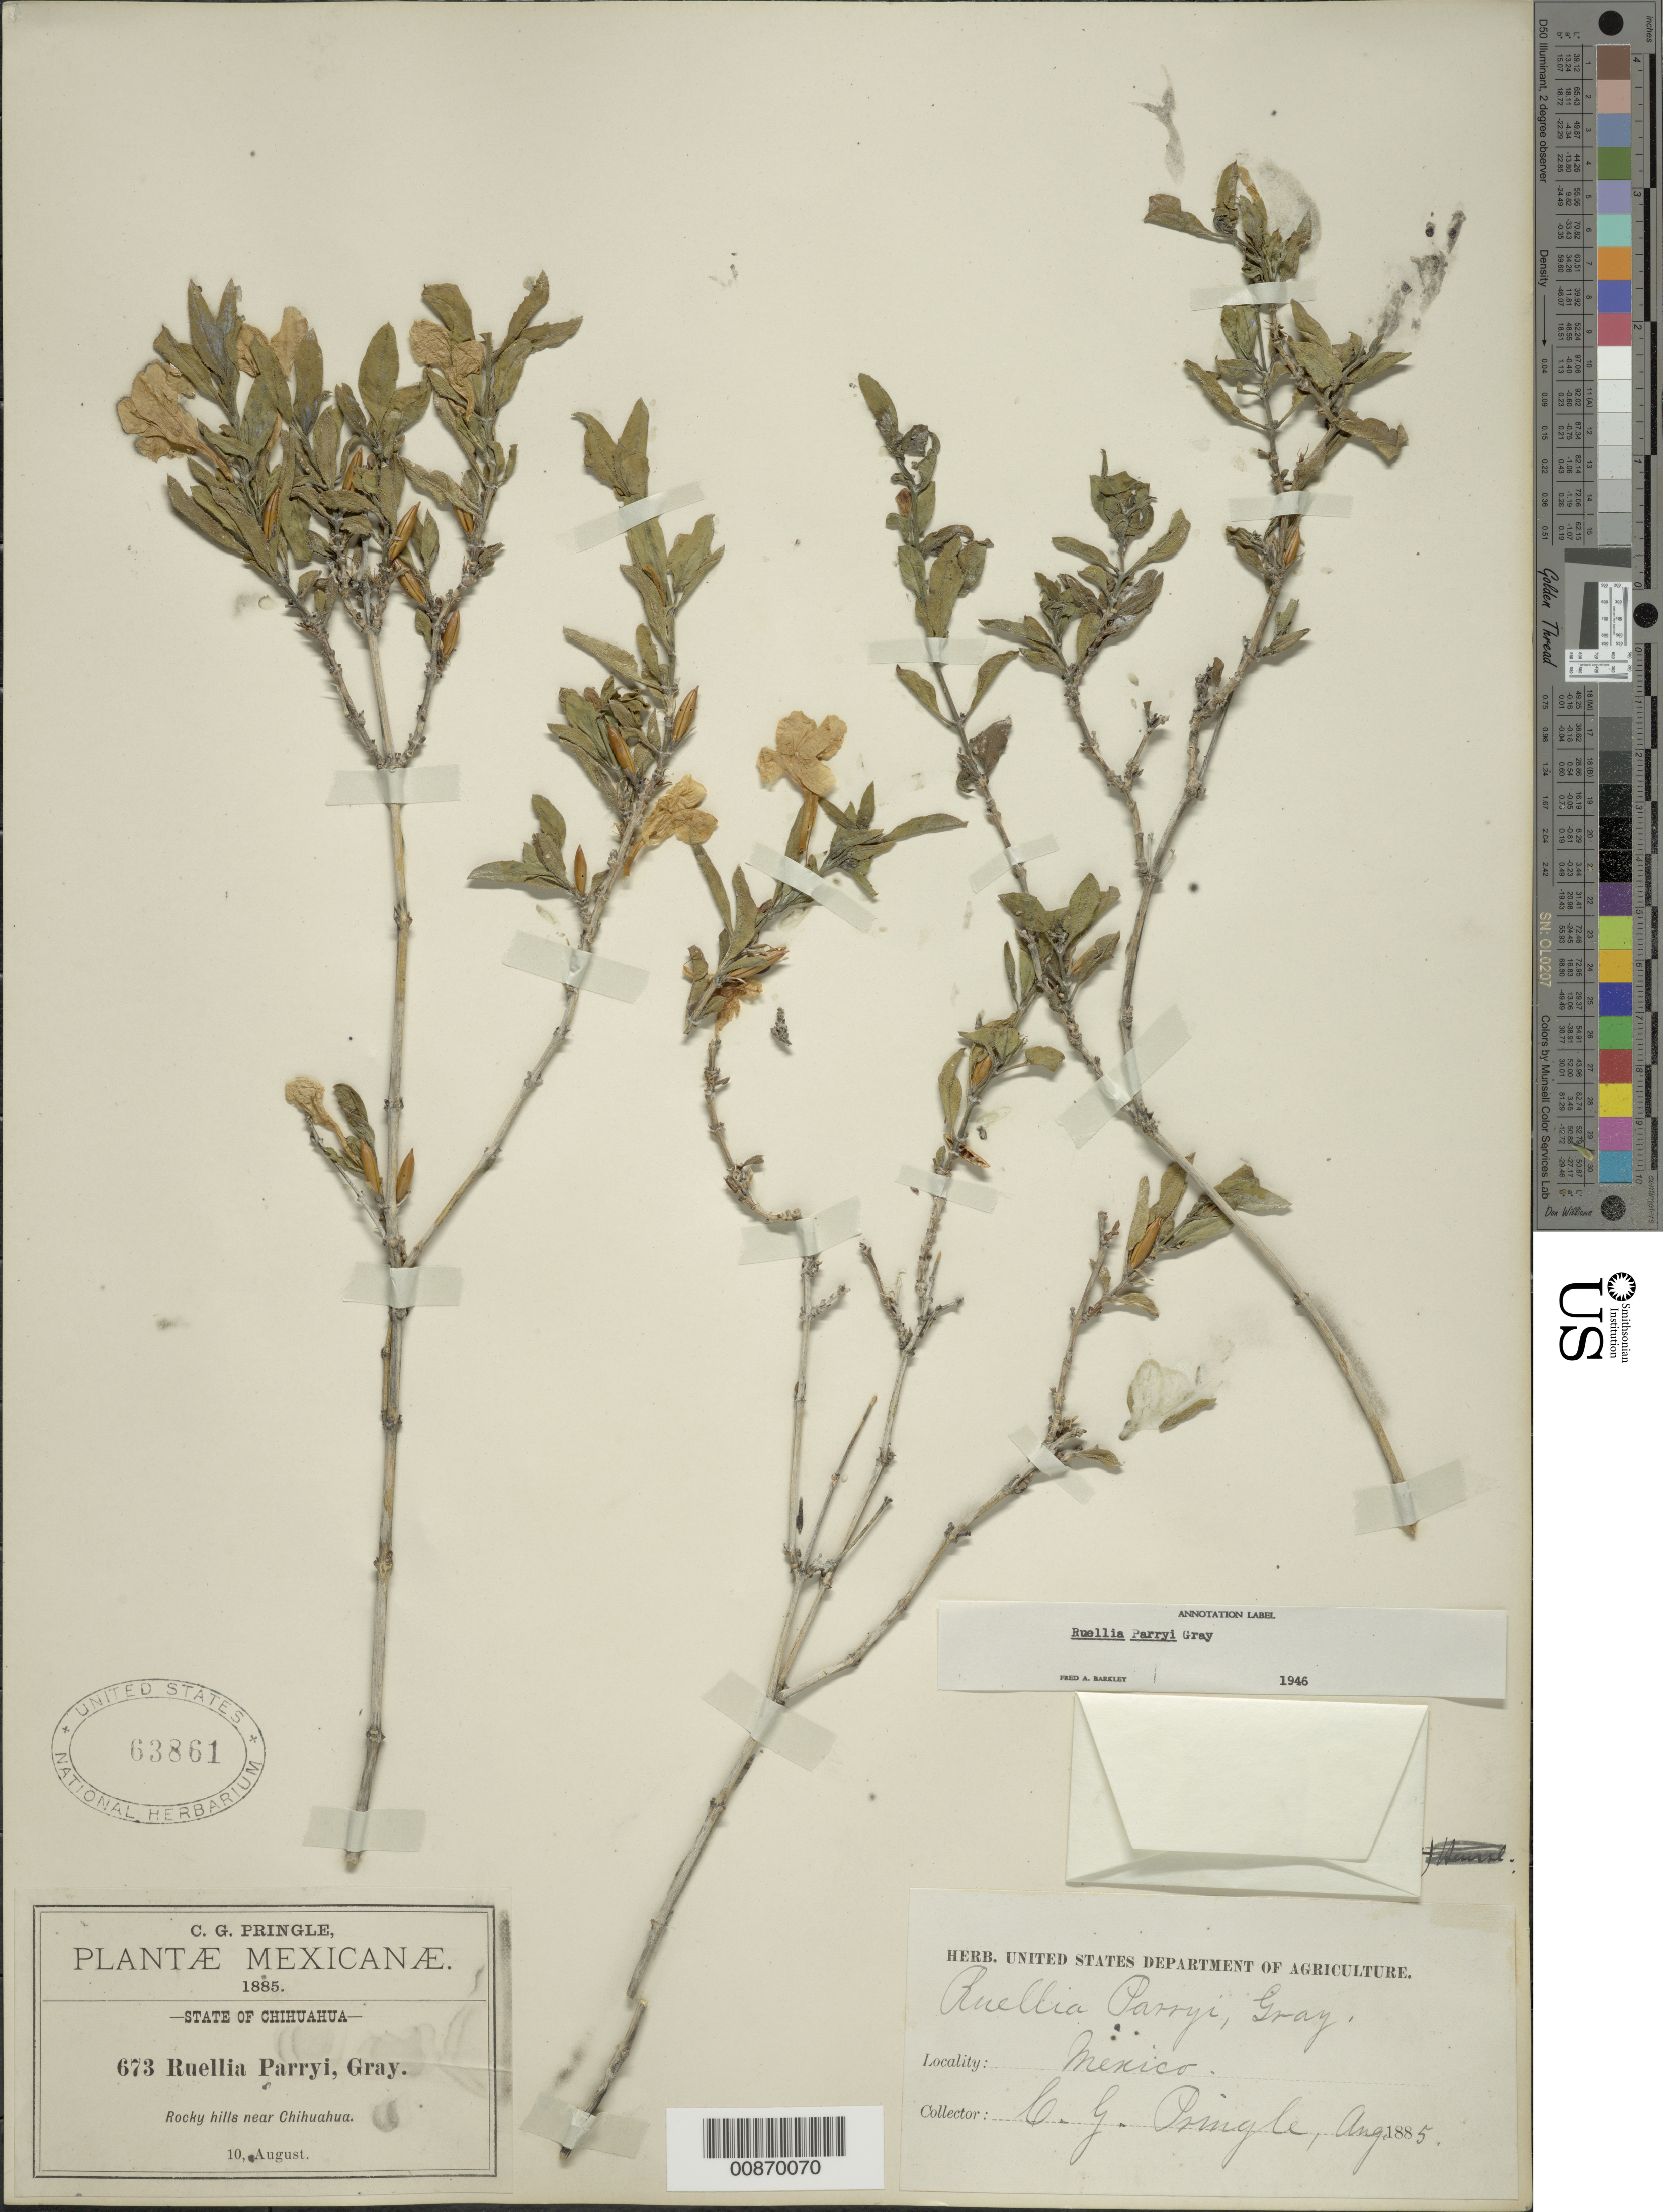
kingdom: Plantae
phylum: Tracheophyta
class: Magnoliopsida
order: Lamiales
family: Acanthaceae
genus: Ruellia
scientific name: Ruellia parryi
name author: A. Gray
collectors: C. G. Pringle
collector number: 673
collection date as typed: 10 Aug 1885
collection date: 1885-08-10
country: Mexico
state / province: Chihuahua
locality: Near Chihuahua.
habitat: Rocky hill.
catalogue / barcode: US 63861